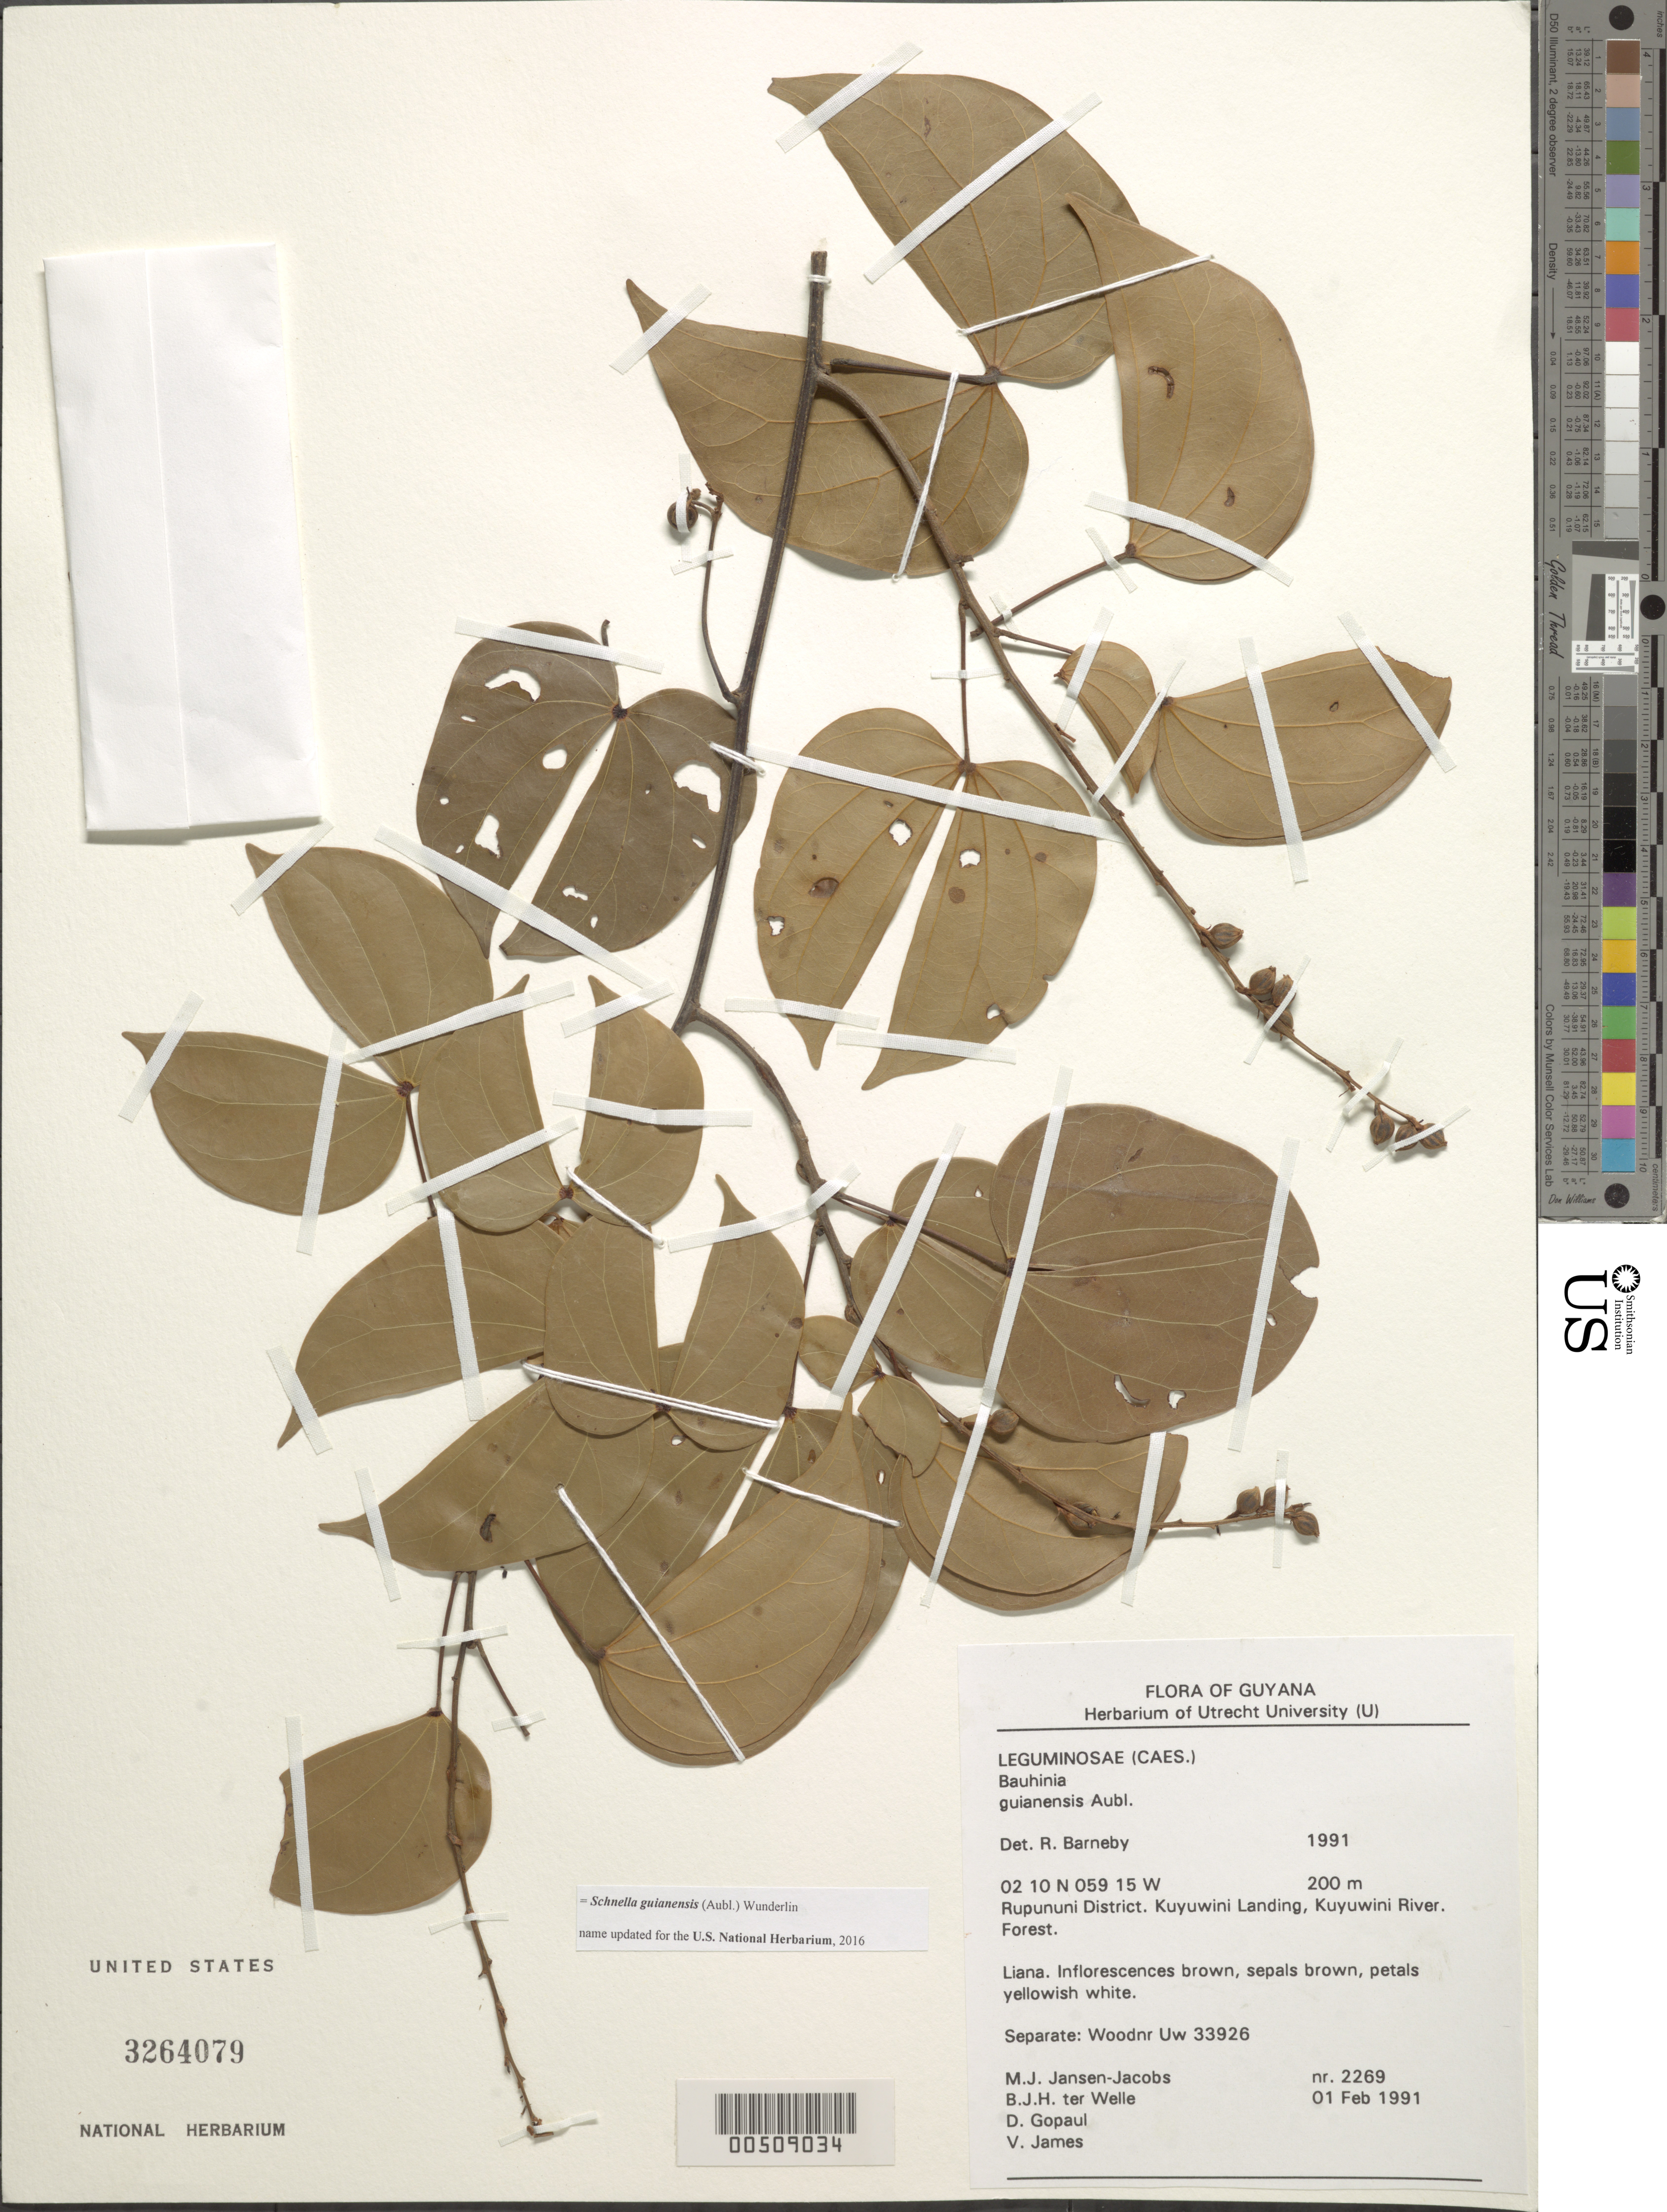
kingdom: Plantae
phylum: Tracheophyta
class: Magnoliopsida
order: Fabales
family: Fabaceae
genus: Schnella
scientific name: Schnella guianensis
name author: (Aubl.) Wunderlin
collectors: M. J. Jansen-Jacobs, B. Welle, D. Gopaul & V. James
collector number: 2269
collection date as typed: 01 Feb 1991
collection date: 1991-02-01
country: Guyana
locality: Rupununi dist., kuyuwini landing, kuyuwini river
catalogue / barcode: US 3264079